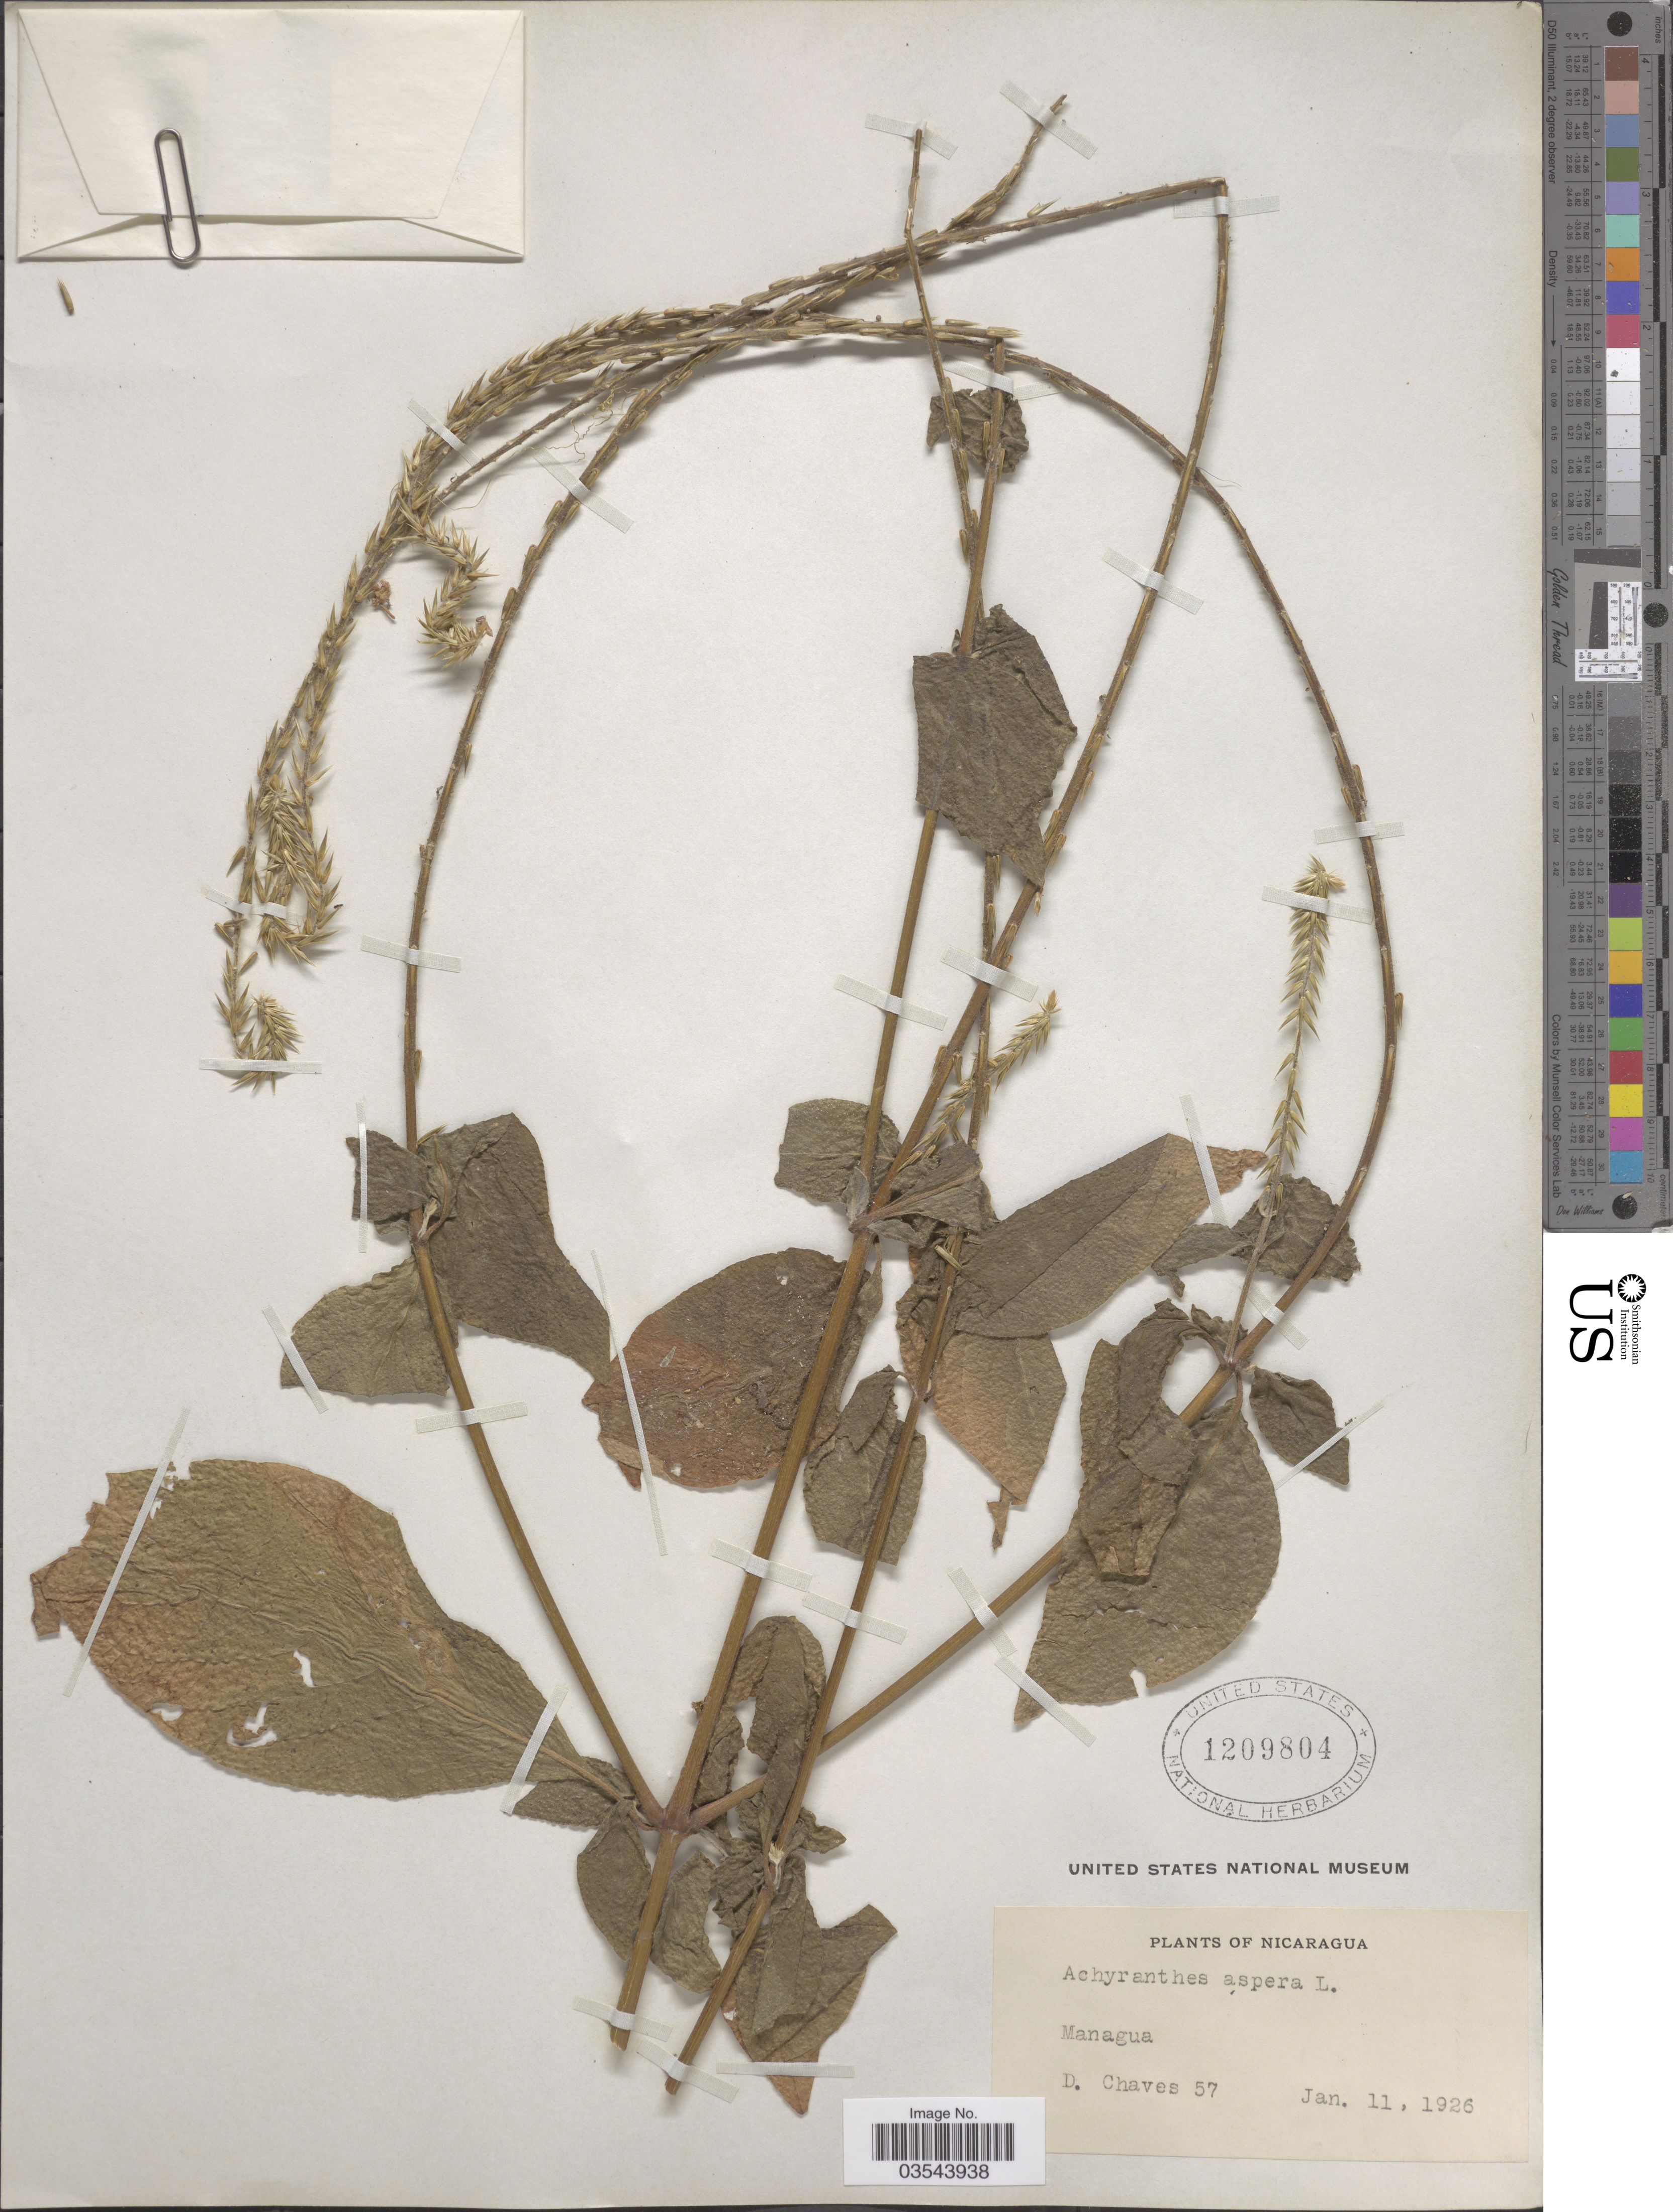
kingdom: Plantae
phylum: Tracheophyta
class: Magnoliopsida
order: Caryophyllales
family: Amaranthaceae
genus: Achyranthes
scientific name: Achyranthes aspera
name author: L.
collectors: D. Chaves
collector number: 57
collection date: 1926-01-11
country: Nicaragua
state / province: Managua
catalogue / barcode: US 1209804